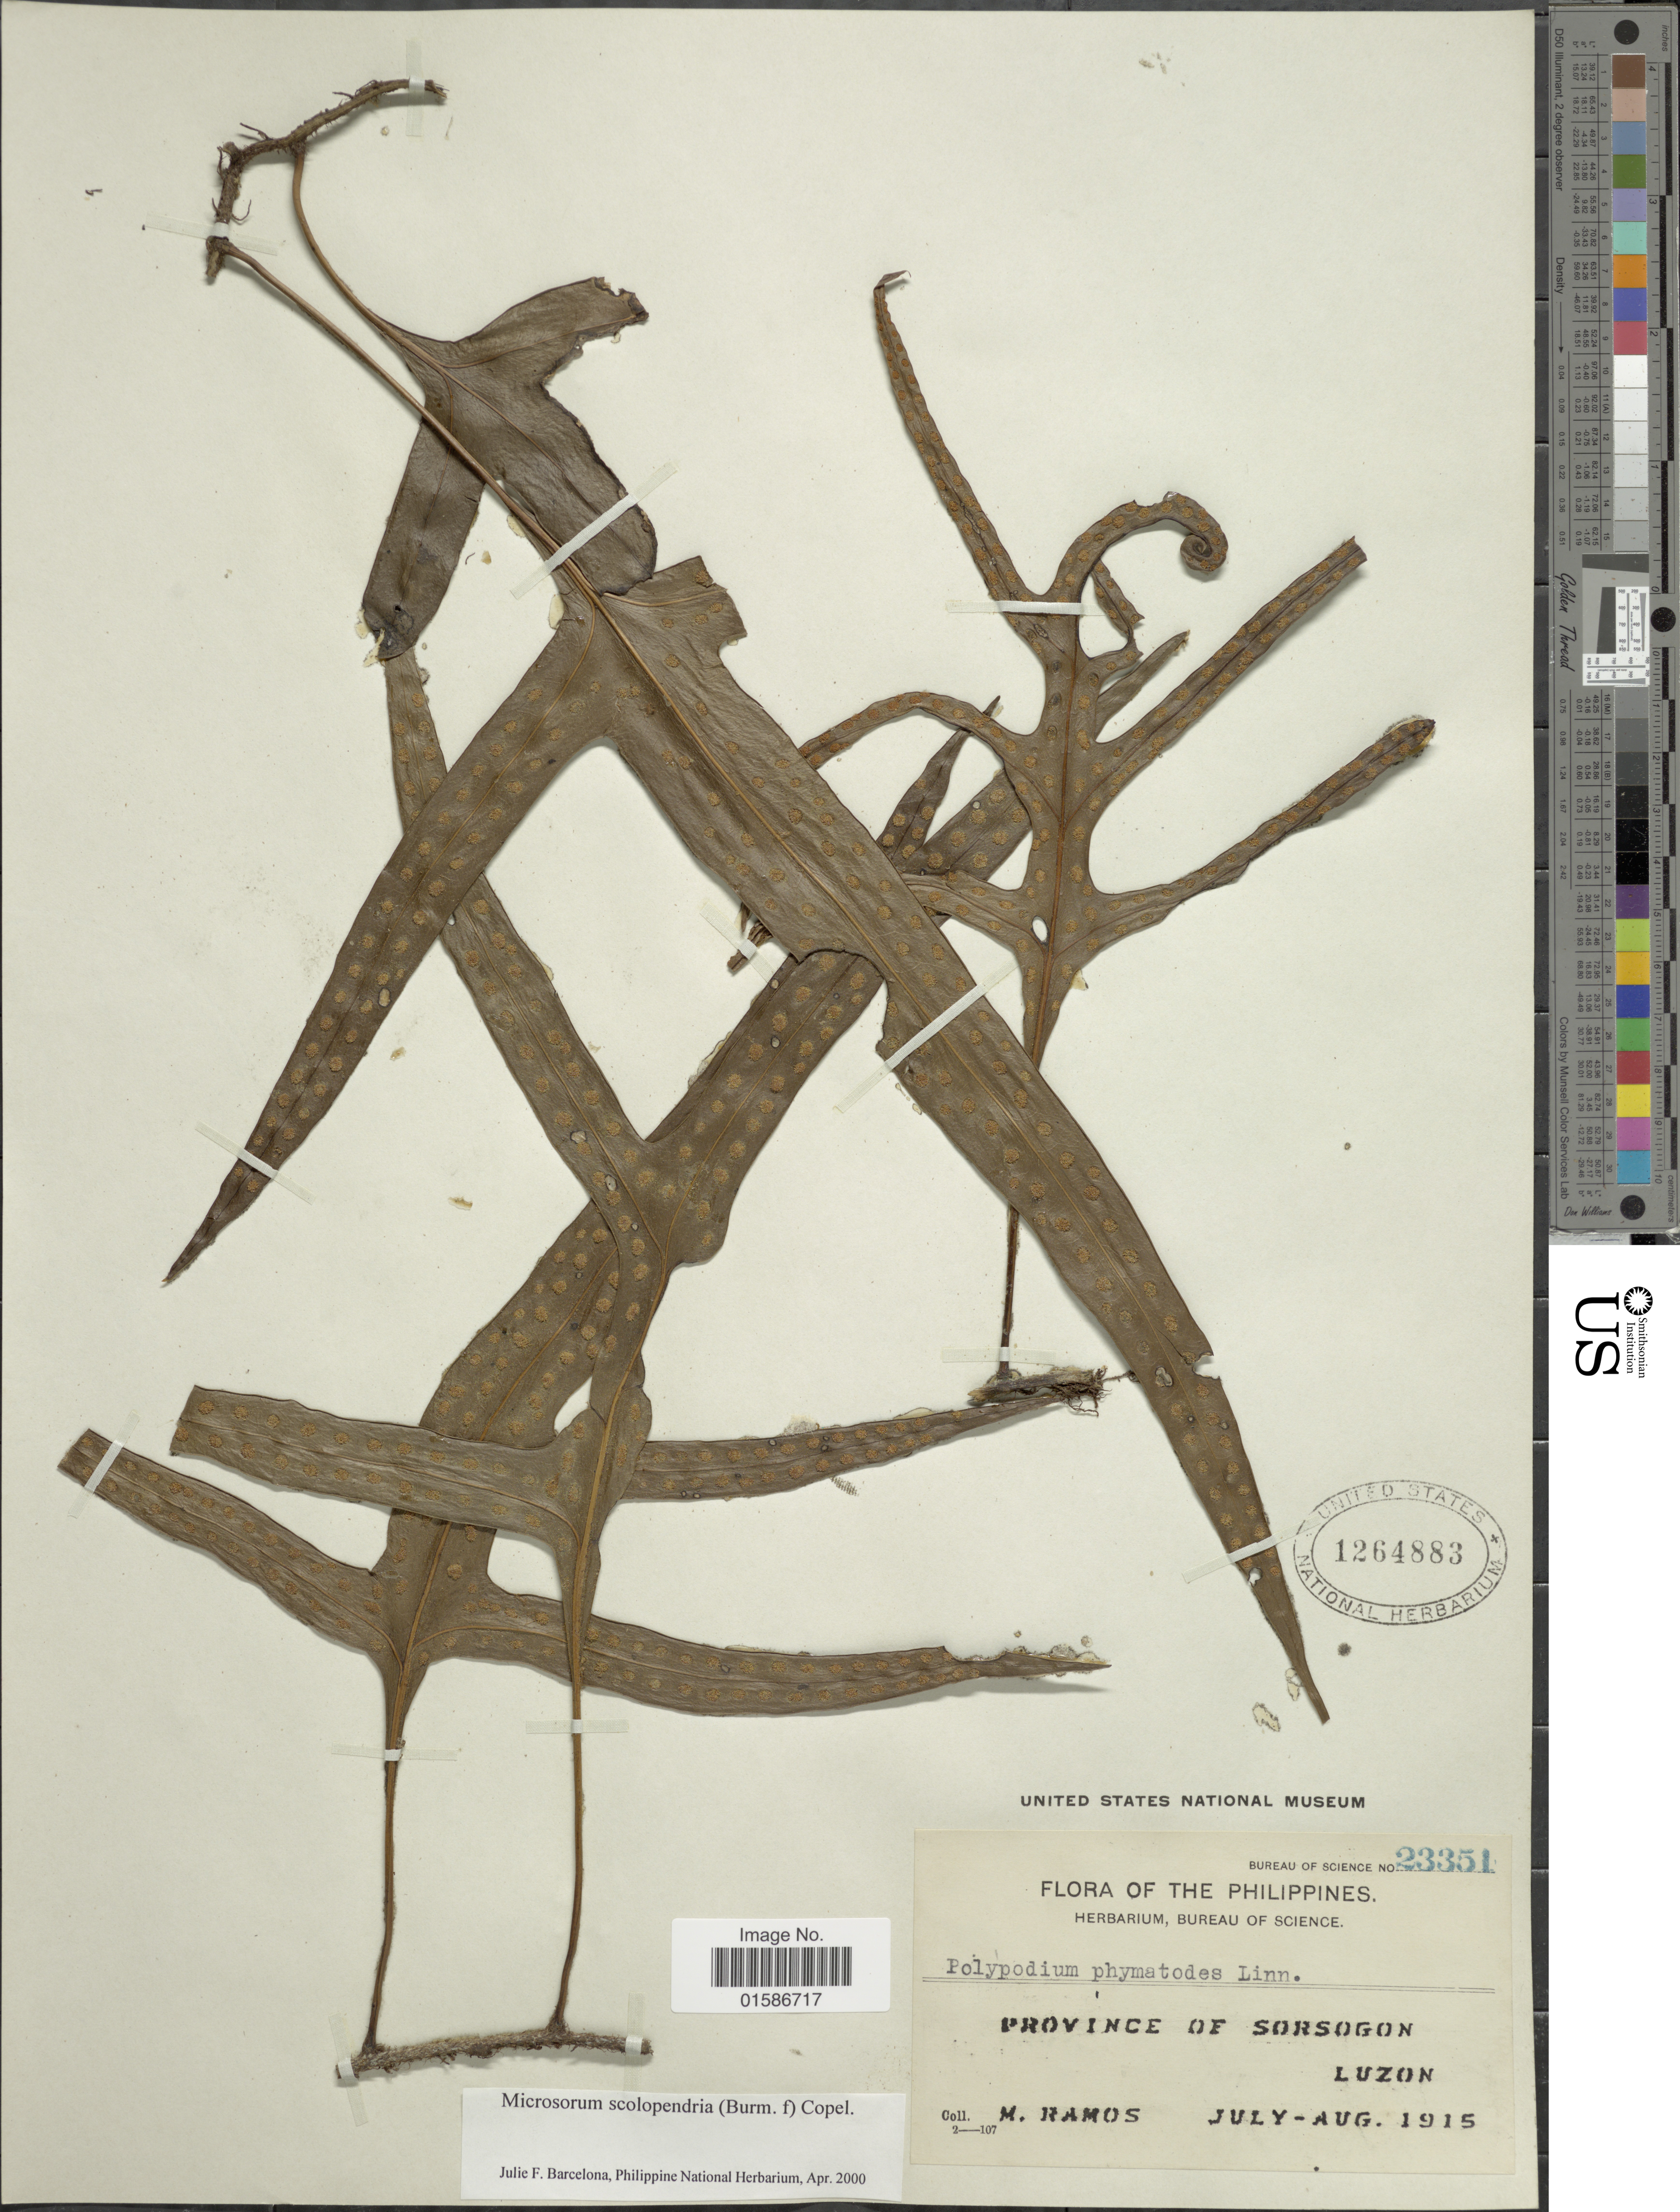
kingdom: Plantae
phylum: Tracheophyta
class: Polypodiopsida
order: Polypodiales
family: Polypodiaceae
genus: Microsorum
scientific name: Microsorum scolopendria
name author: (Burm. f.) Copel.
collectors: M. Ramos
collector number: Bureau of Science 23351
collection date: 1915-07/1915-08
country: Philippines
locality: Province of Sorsogon, Luzon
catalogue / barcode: US 1264883